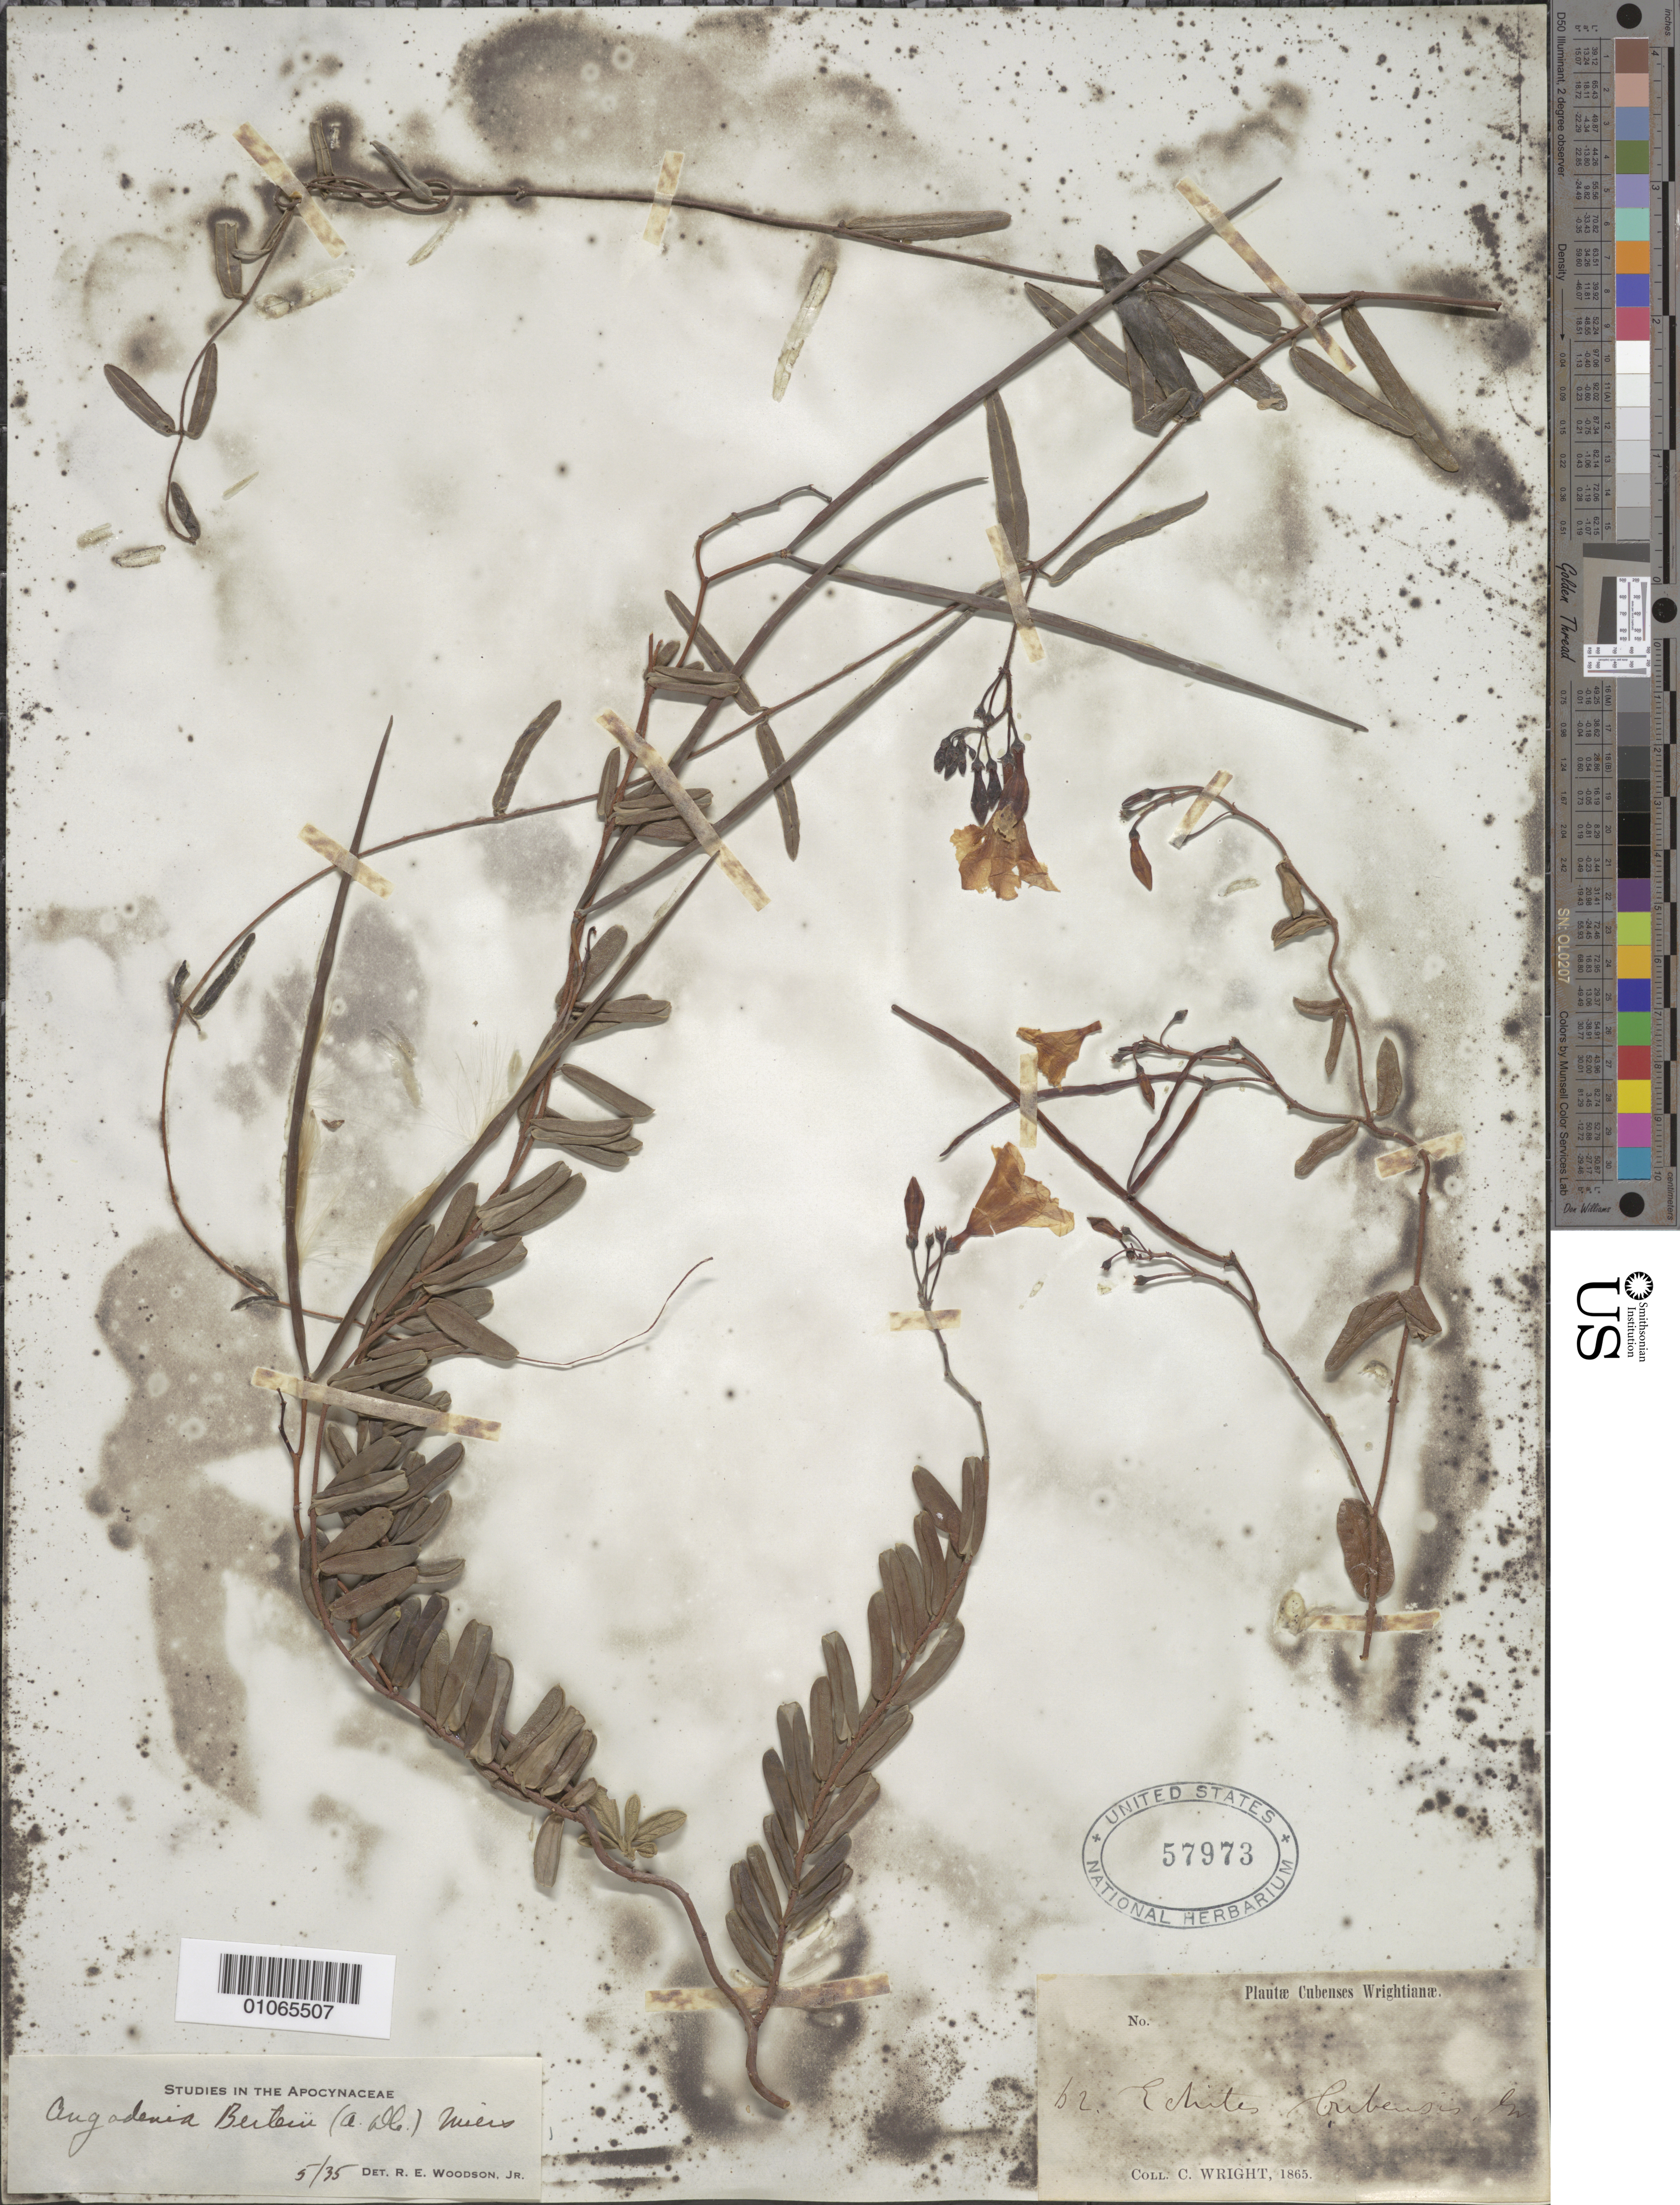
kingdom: Plantae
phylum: Tracheophyta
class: Magnoliopsida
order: Gentianales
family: Apocynaceae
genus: Angadenia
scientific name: Angadenia berteroi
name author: (A. DC.) Miers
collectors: C. Wright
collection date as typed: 01 Jan 1865 to 31 Dec 1865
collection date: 1865-01-01/1865-12-31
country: Cuba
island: Cuba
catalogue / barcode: US 57973